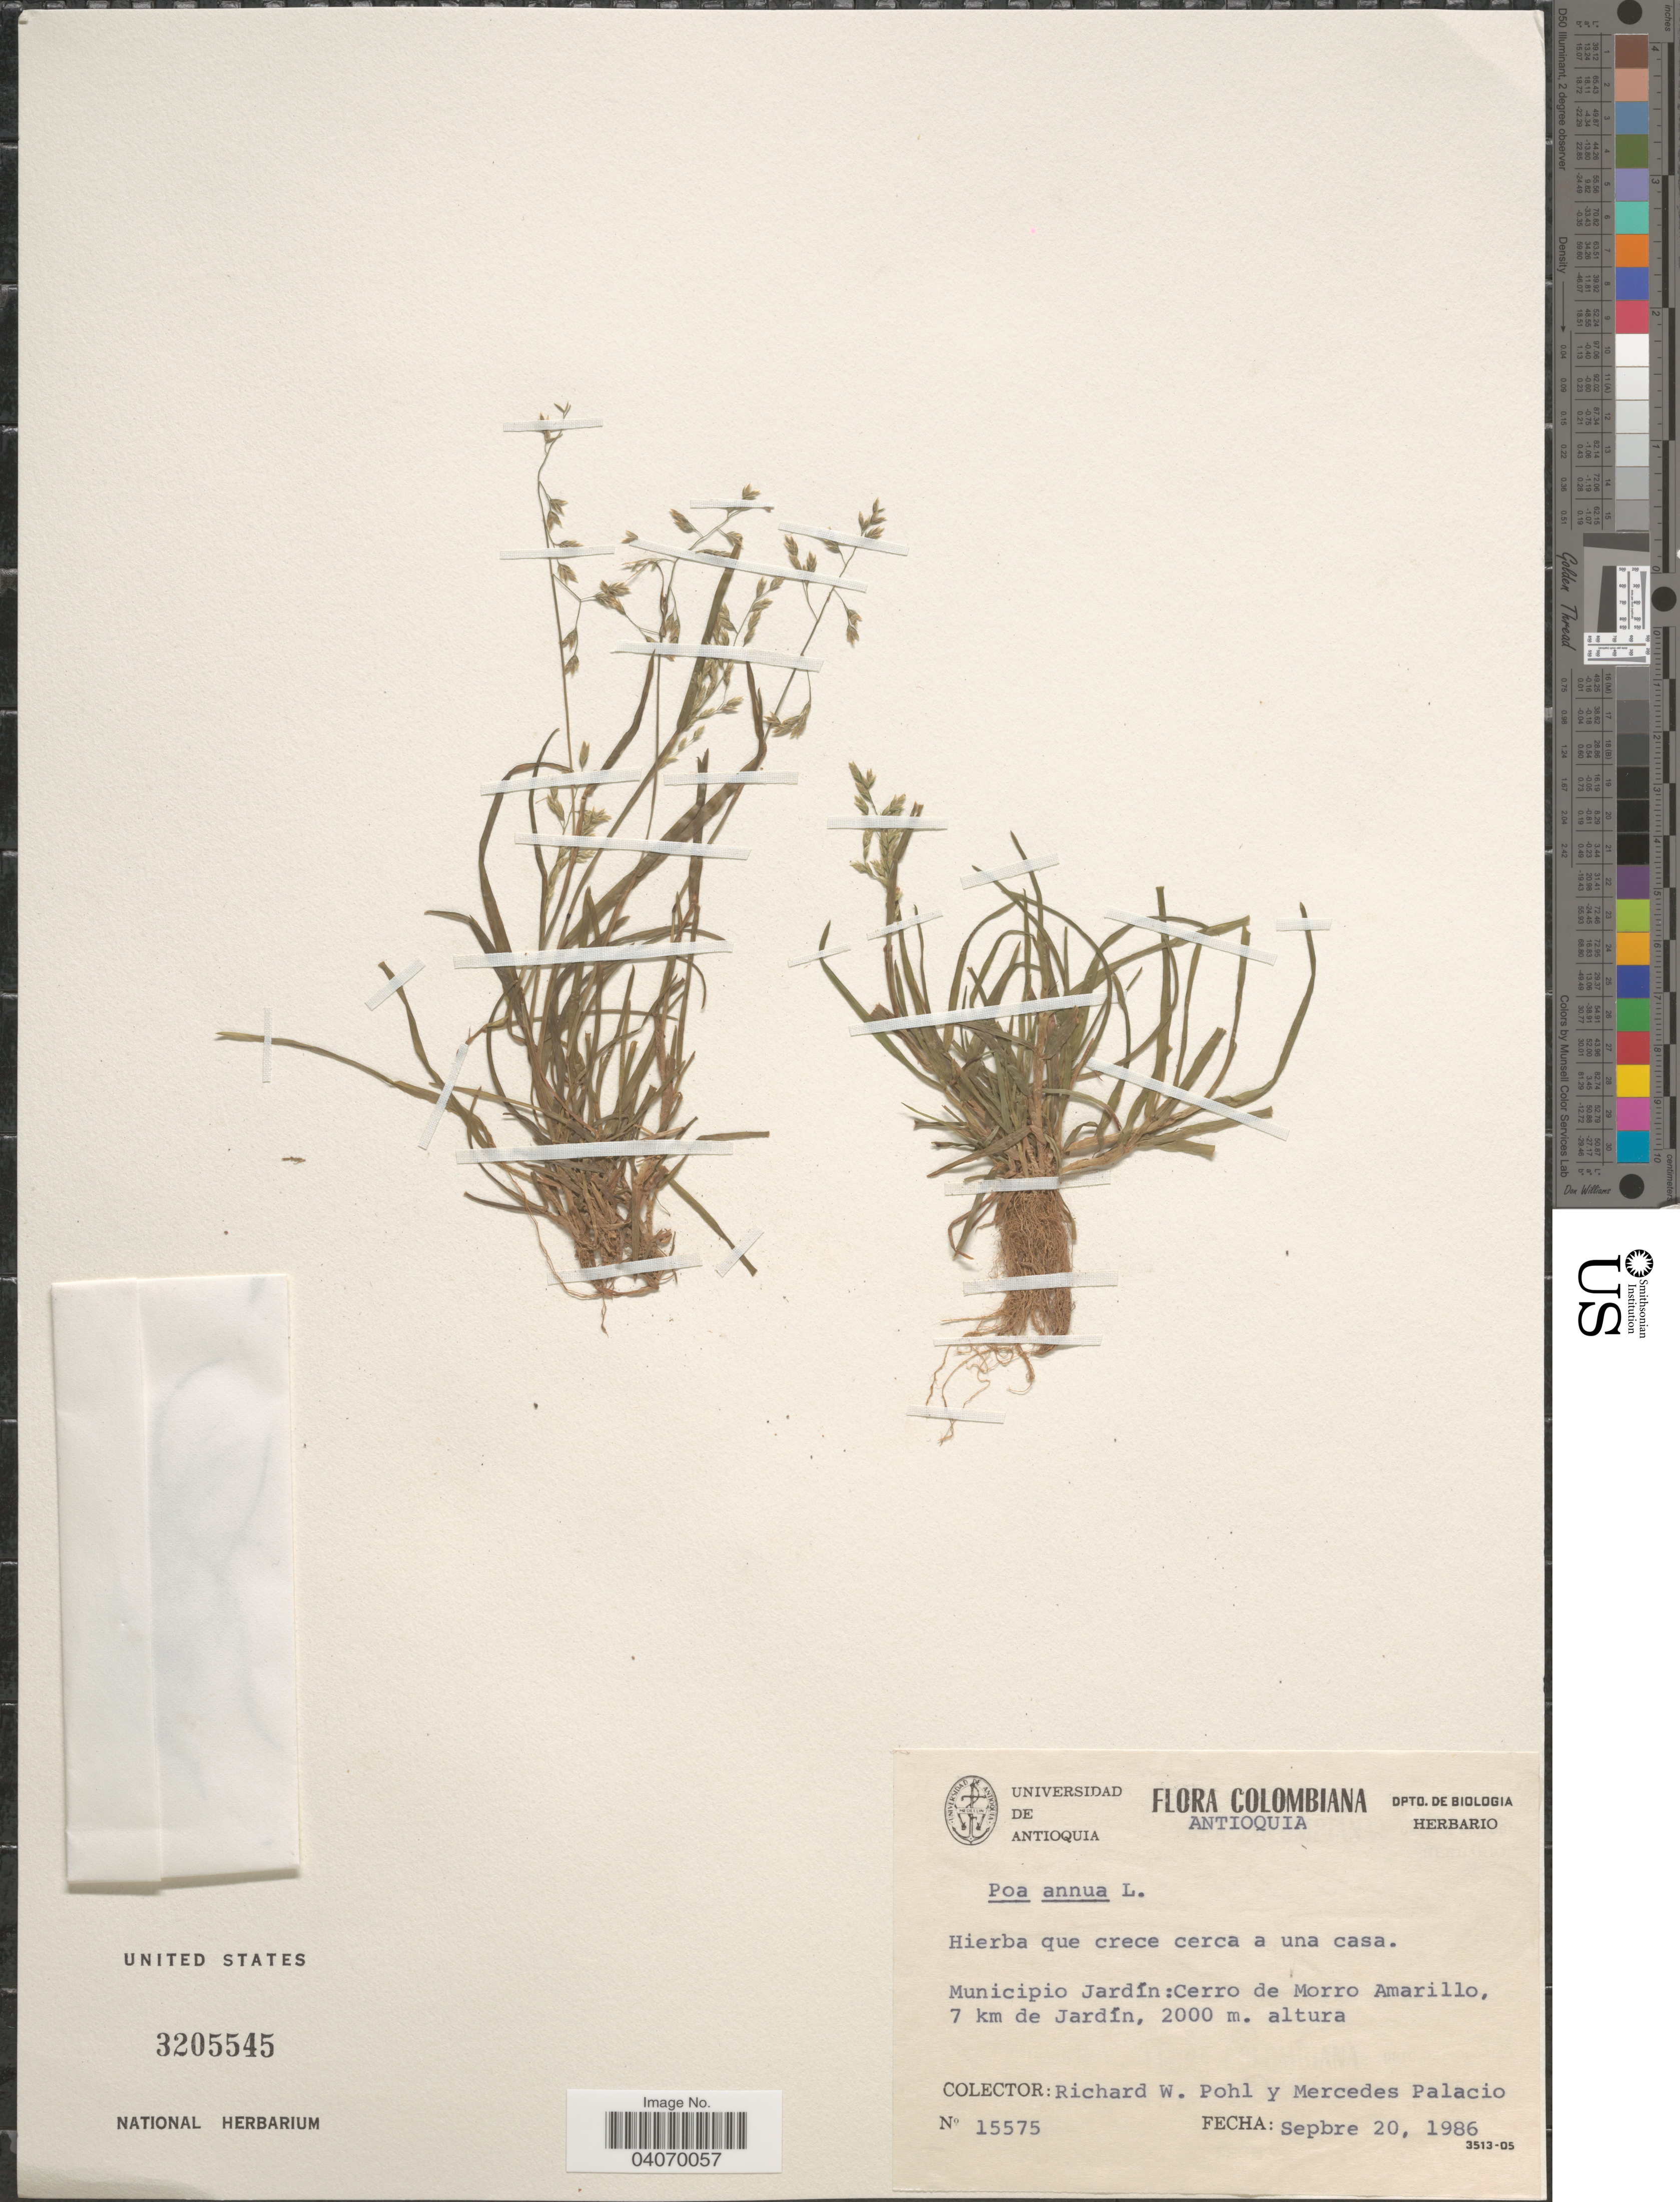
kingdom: Plantae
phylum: Tracheophyta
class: Liliopsida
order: Poales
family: Poaceae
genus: Poa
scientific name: Poa annua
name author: L.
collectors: R. W. Pohl & M. Palacio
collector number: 15575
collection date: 1986-09-20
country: Colombia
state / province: Antioquia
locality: Municipio Jardín:Cerro de Morro Amarillo, 7 km de Jardín.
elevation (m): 2000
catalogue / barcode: US 3205545